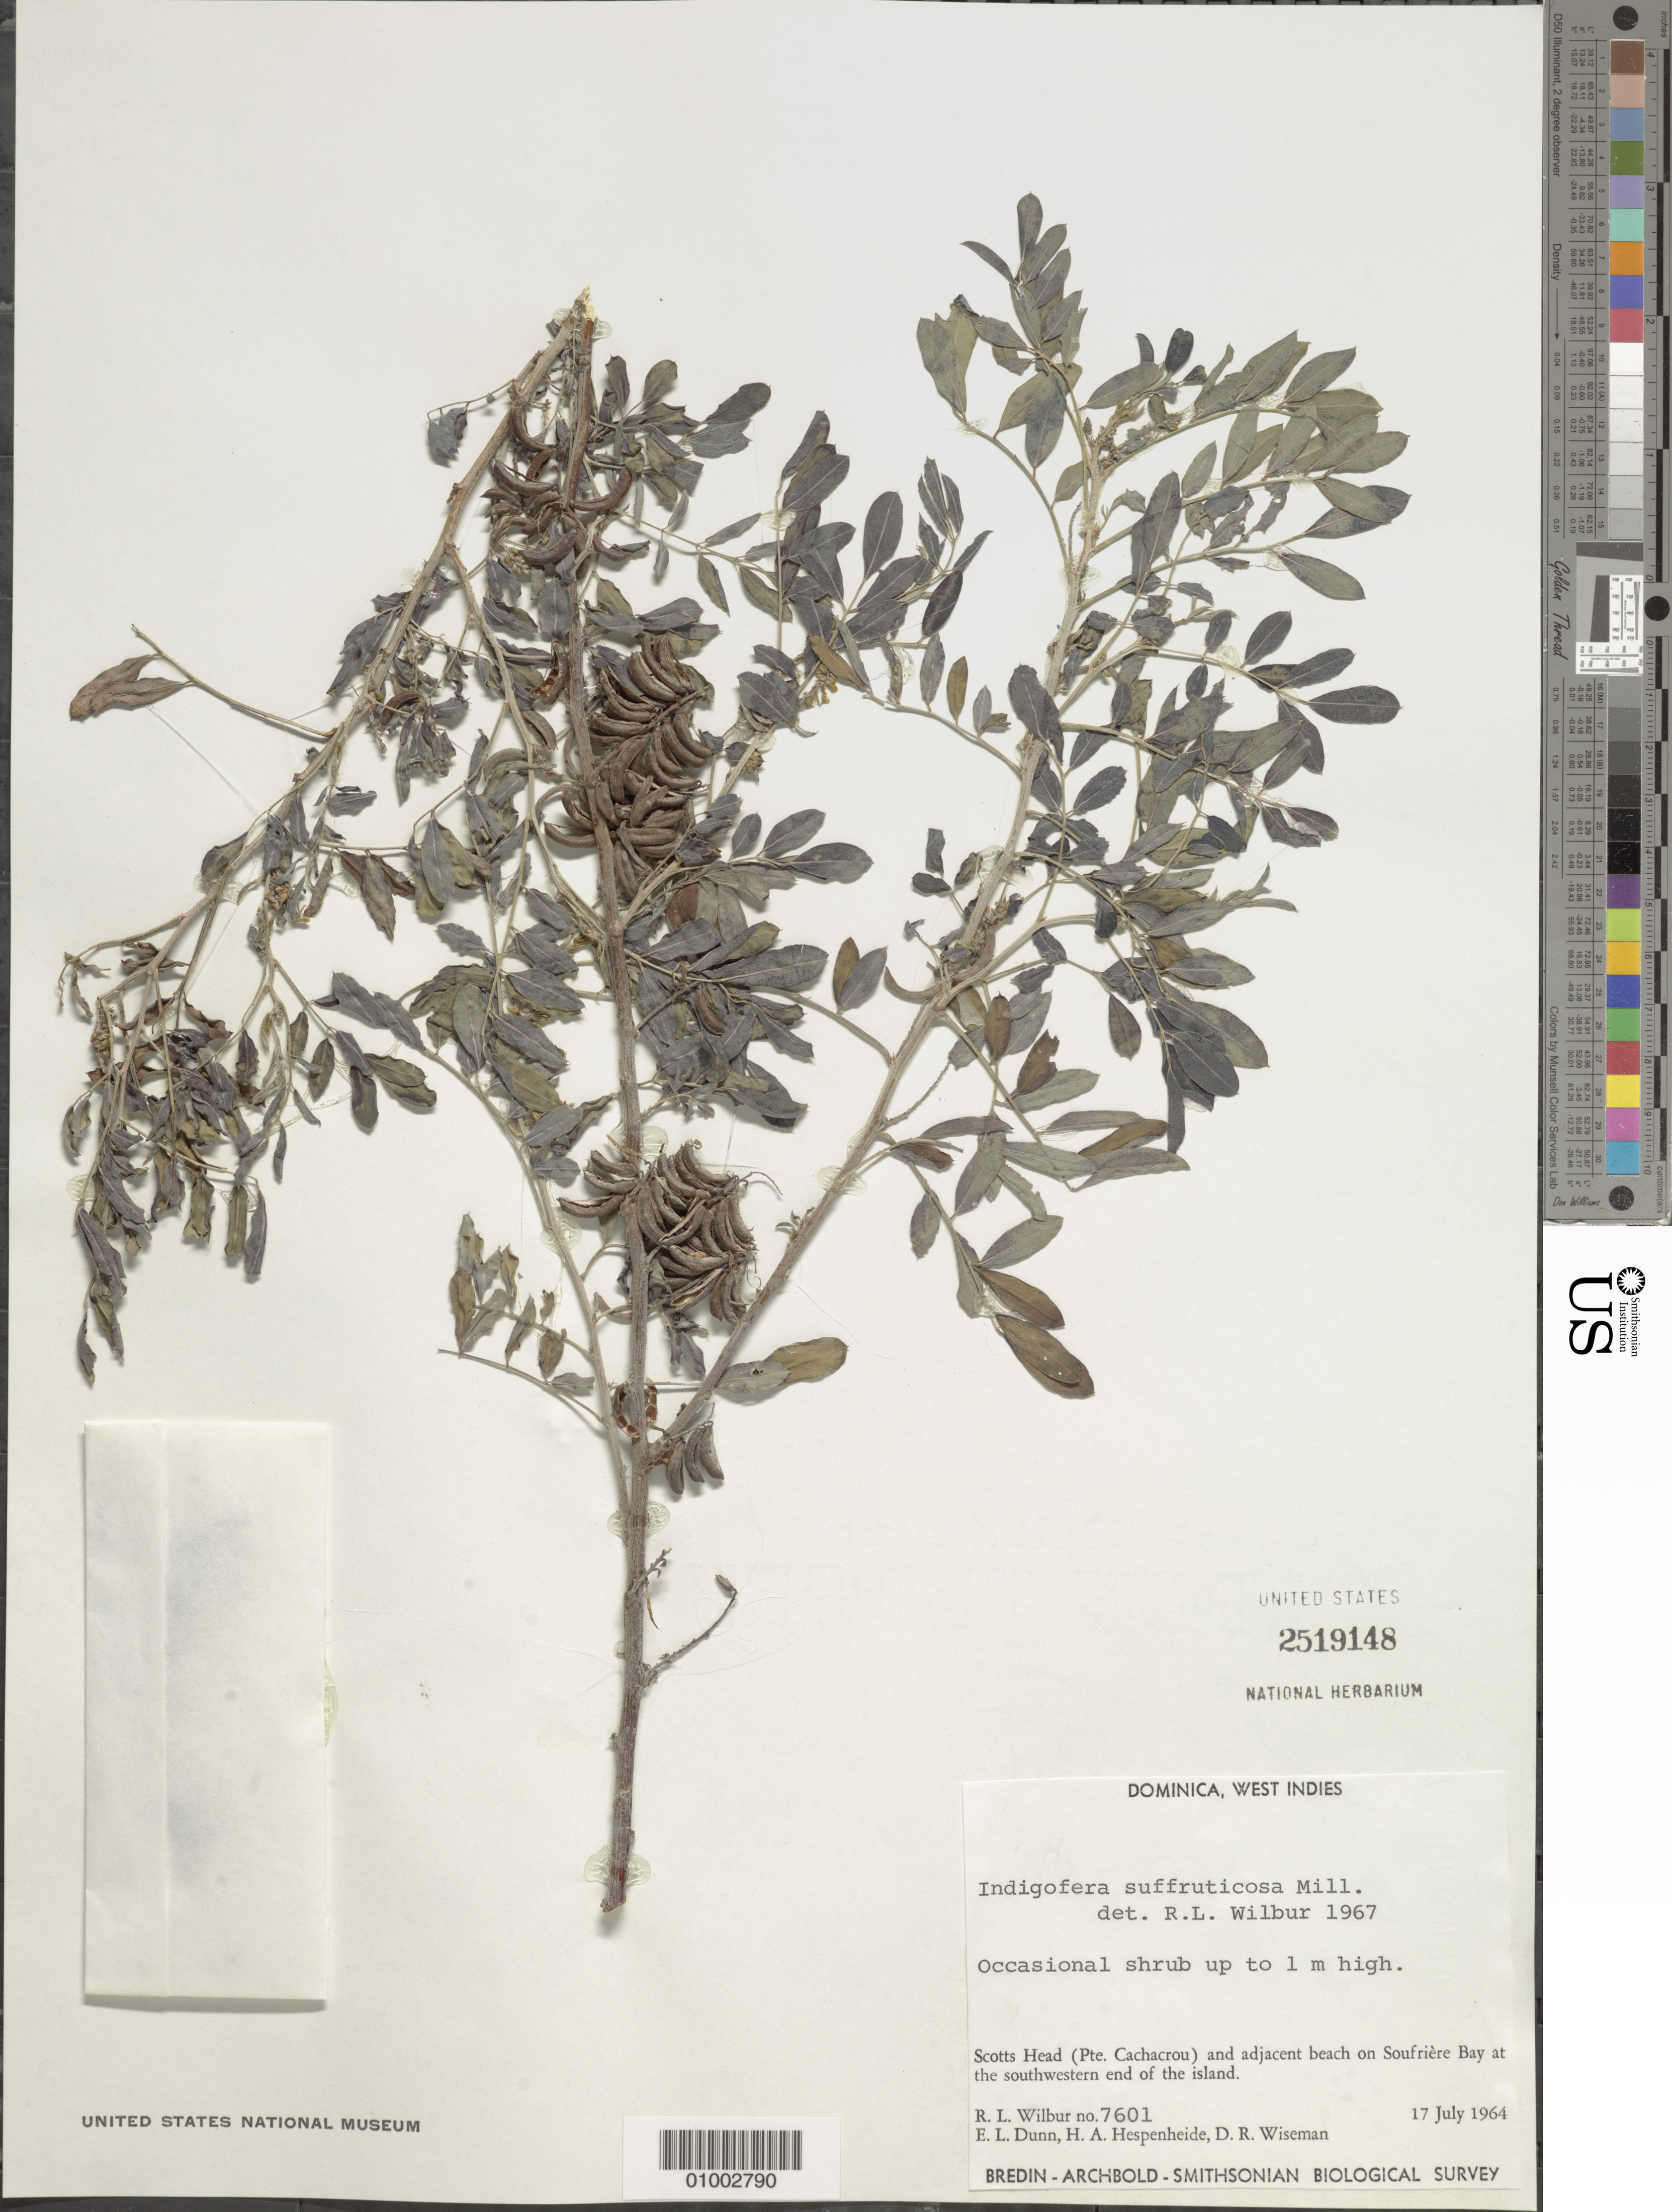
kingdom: Plantae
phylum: Tracheophyta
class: Magnoliopsida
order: Fabales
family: Fabaceae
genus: Indigofera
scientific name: Indigofera suffruticosa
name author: Mill.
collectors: R. L. Wilbur, E. Dunn, H. A. Hespenheide & D. R. Wiseman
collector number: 7601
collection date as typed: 17 Jul 1964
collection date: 1964-07-17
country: Dominica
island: Dominica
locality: Csotts Head (Pte. Cachacrou) and adjacent beach on Soufriere Bay at the southwestern end of the island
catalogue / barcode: US 2519148